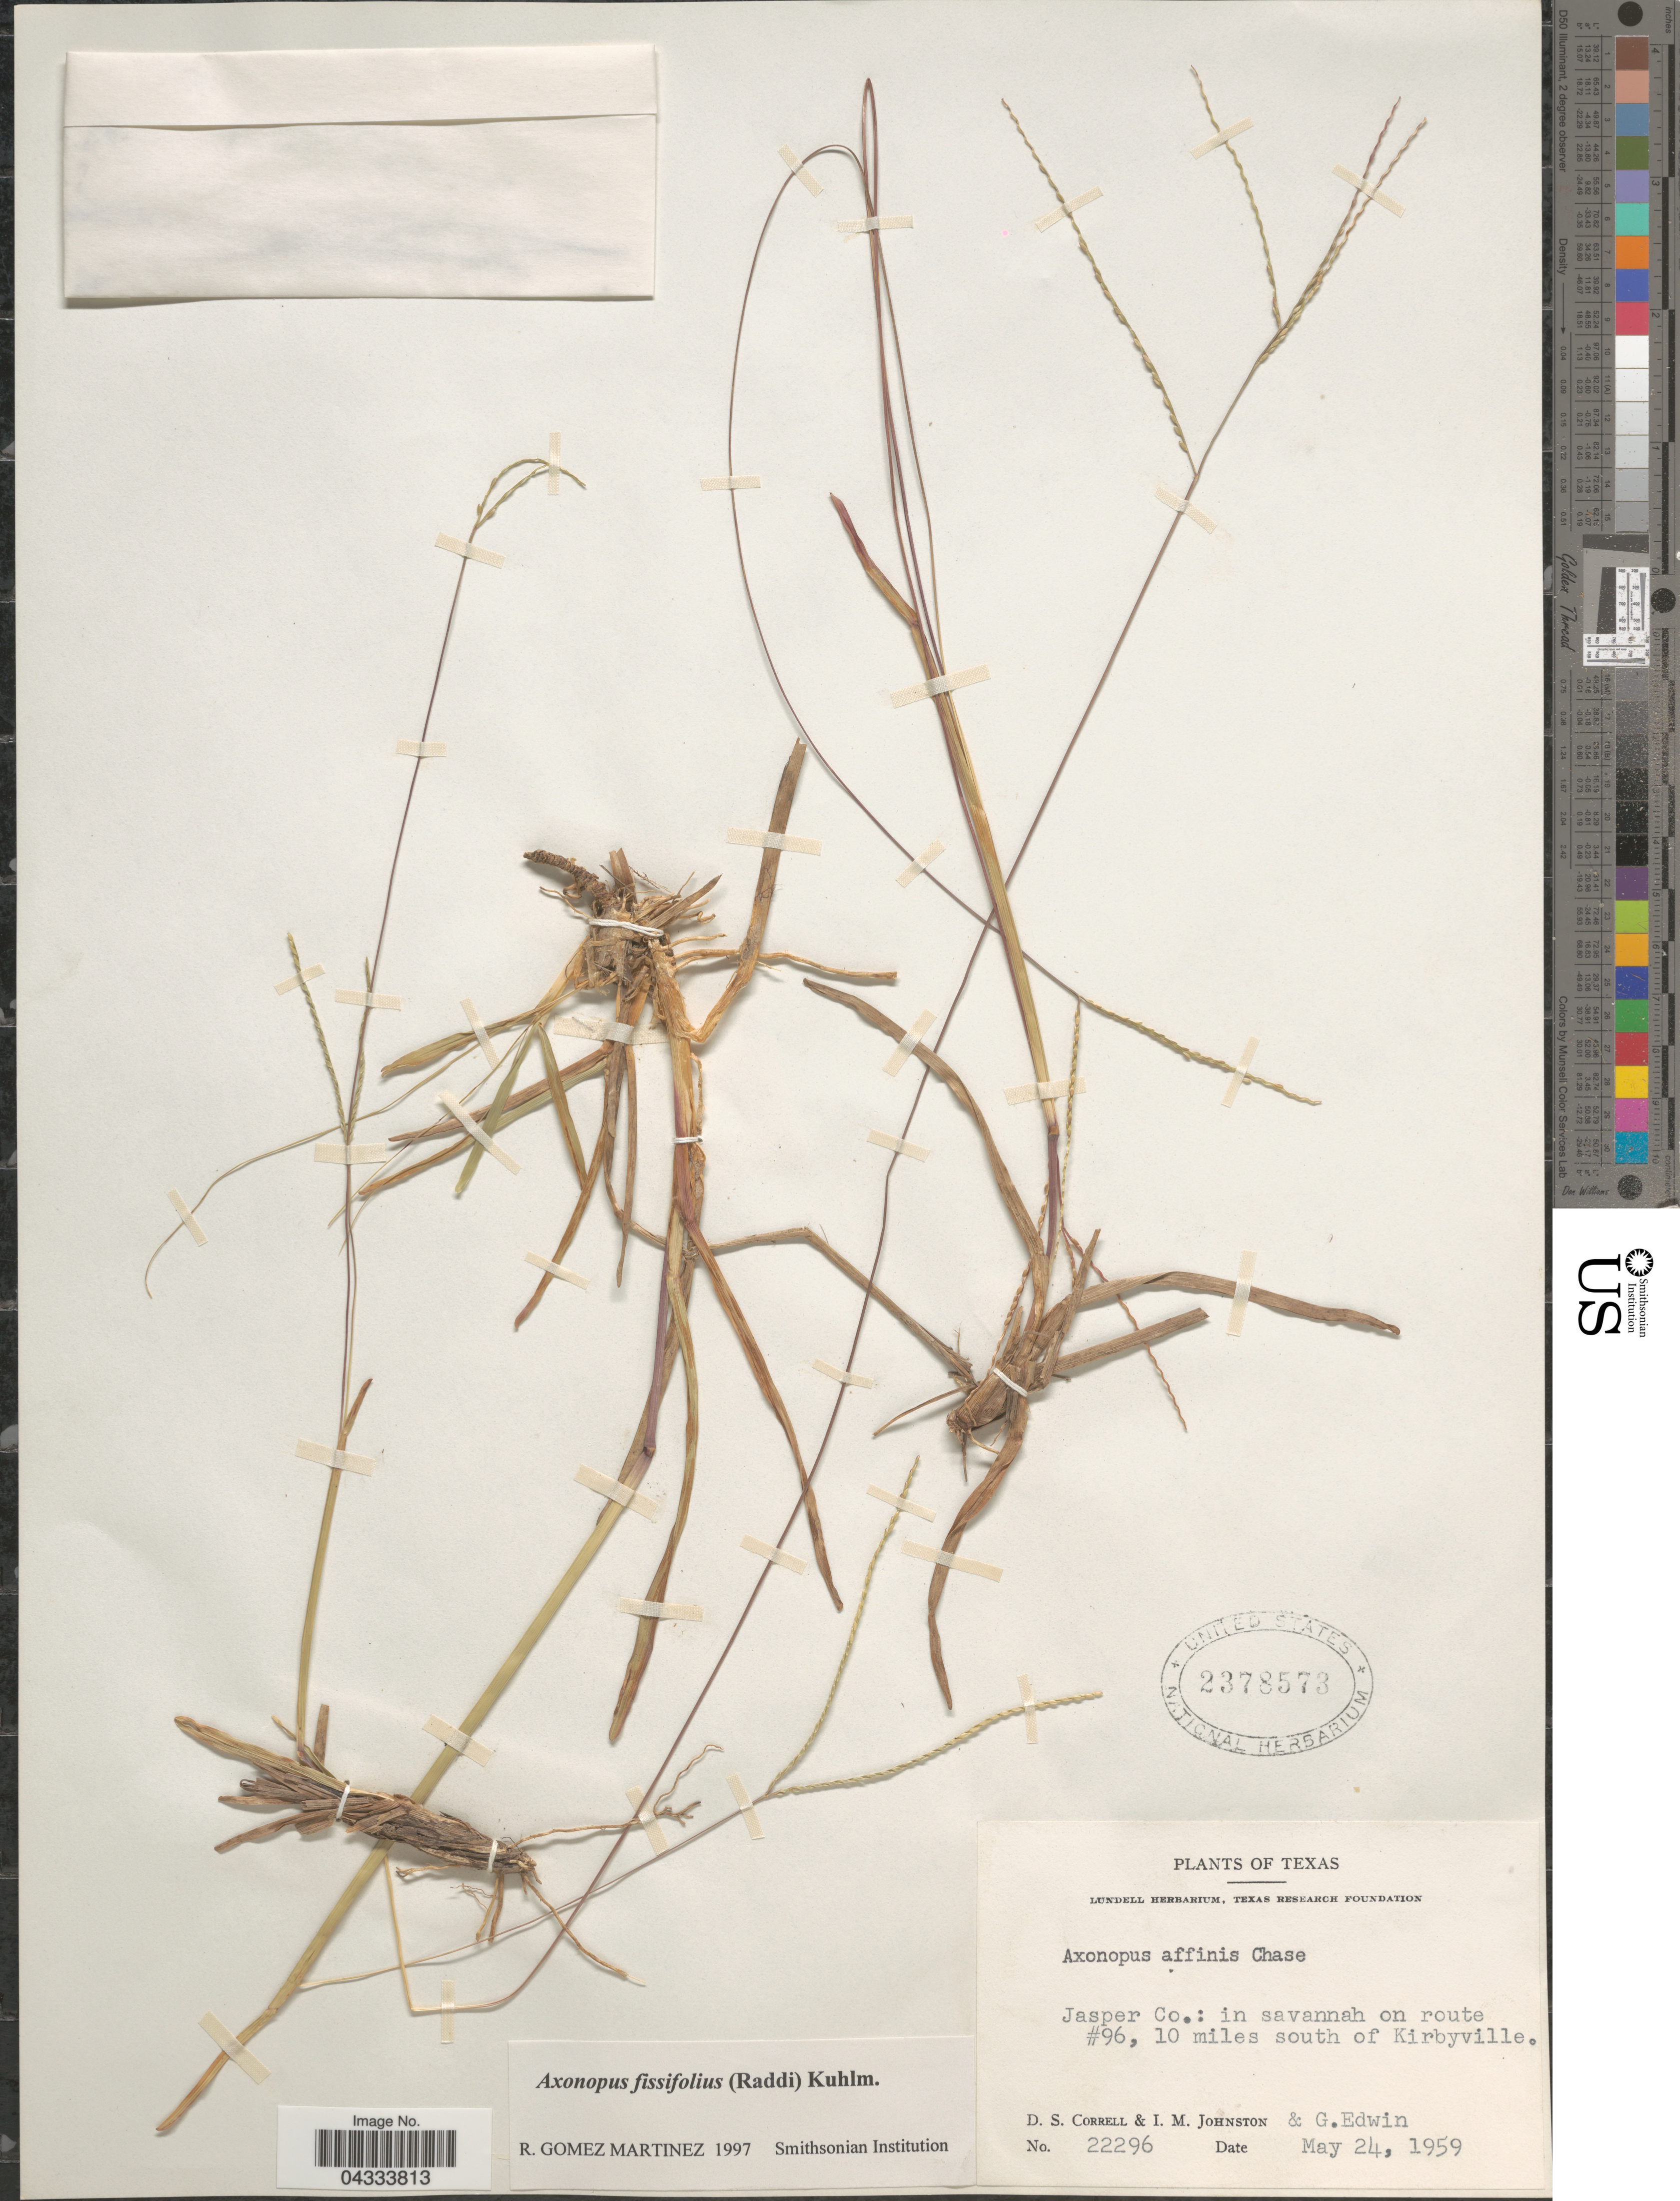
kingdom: Plantae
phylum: Tracheophyta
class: Liliopsida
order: Poales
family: Poaceae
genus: Axonopus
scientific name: Axonopus fissifolius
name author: (Raddi) Kuhlm.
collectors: D. S. Correll, I.M. Johnston & G. Edwin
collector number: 22296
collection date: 1959-05-24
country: United States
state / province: Texas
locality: Jasper Co.: in savannah on route #96, 10 miles south of Kirbyville.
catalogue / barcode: US 2378573